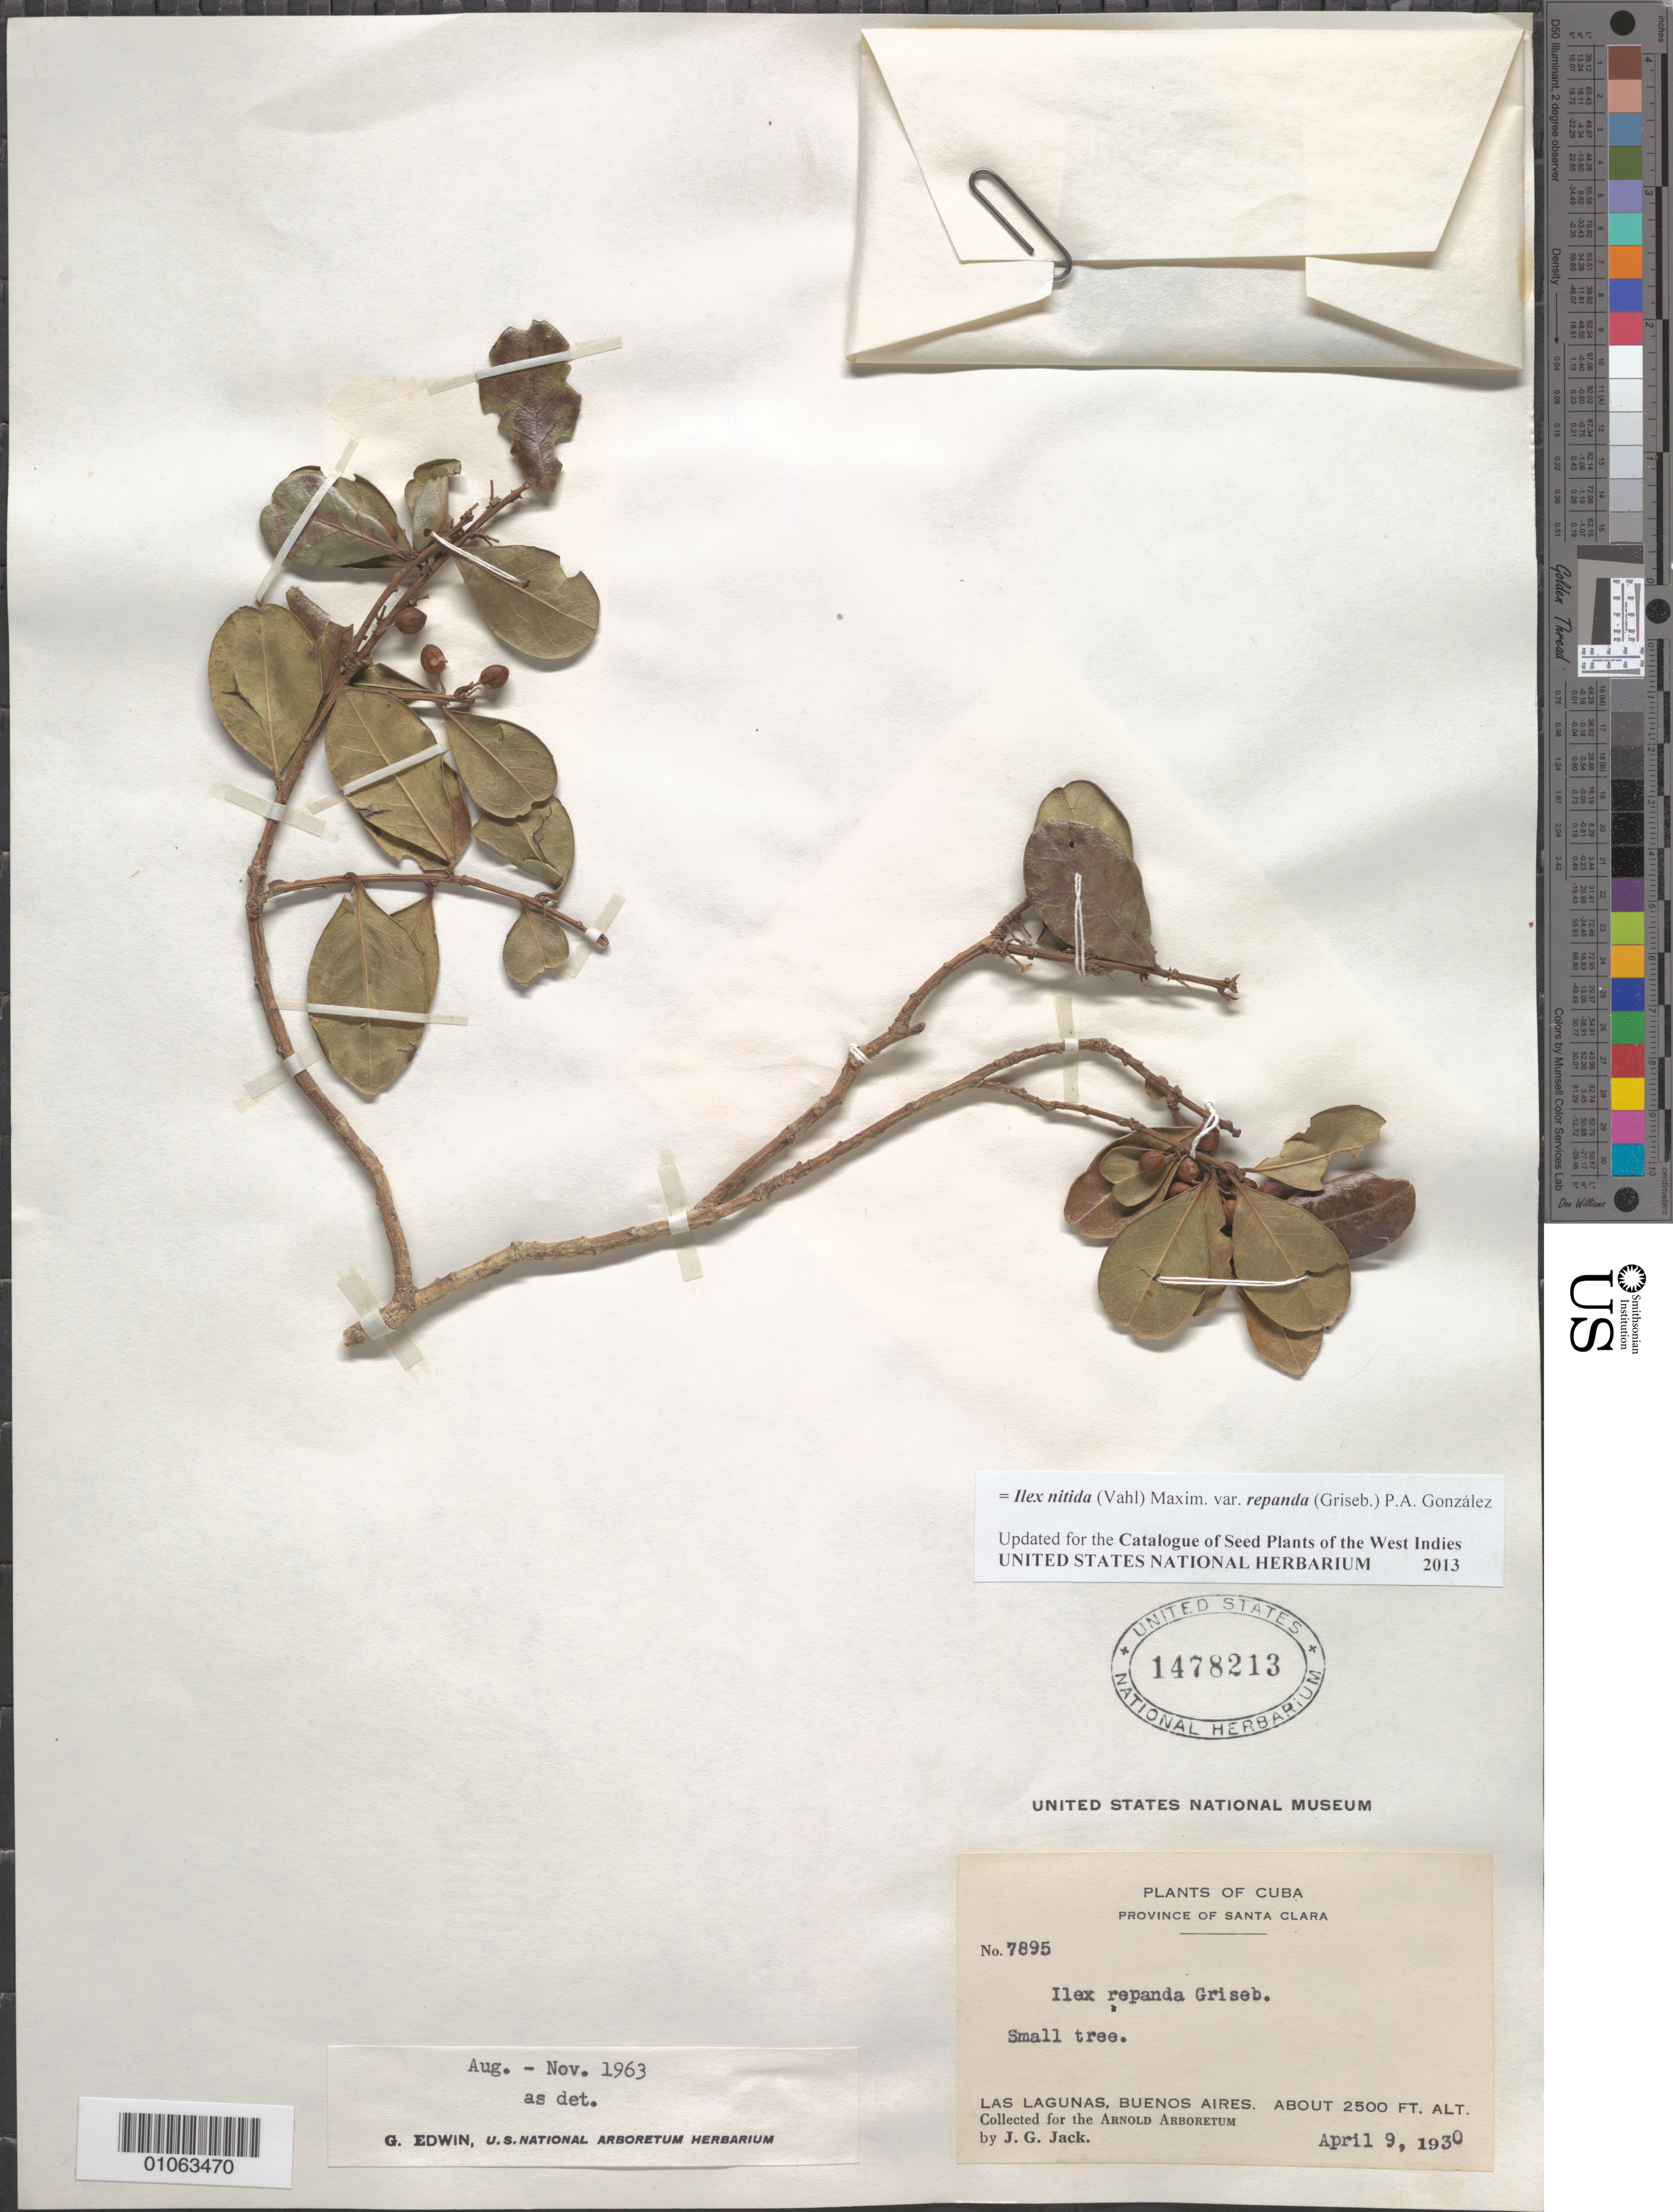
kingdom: Plantae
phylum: Tracheophyta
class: Magnoliopsida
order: Aquifoliales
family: Aquifoliaceae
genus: Ilex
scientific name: Ilex nitida var. repanda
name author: (Griseb.) P. A. González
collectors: J. G. Jack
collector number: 7895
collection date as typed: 09 Apr 1930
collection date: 1930-04-09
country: Cuba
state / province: Villa Clara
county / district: Santa Clara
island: Cuba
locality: Las Lagunas, Buenos Aires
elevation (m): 762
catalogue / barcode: US 1478213